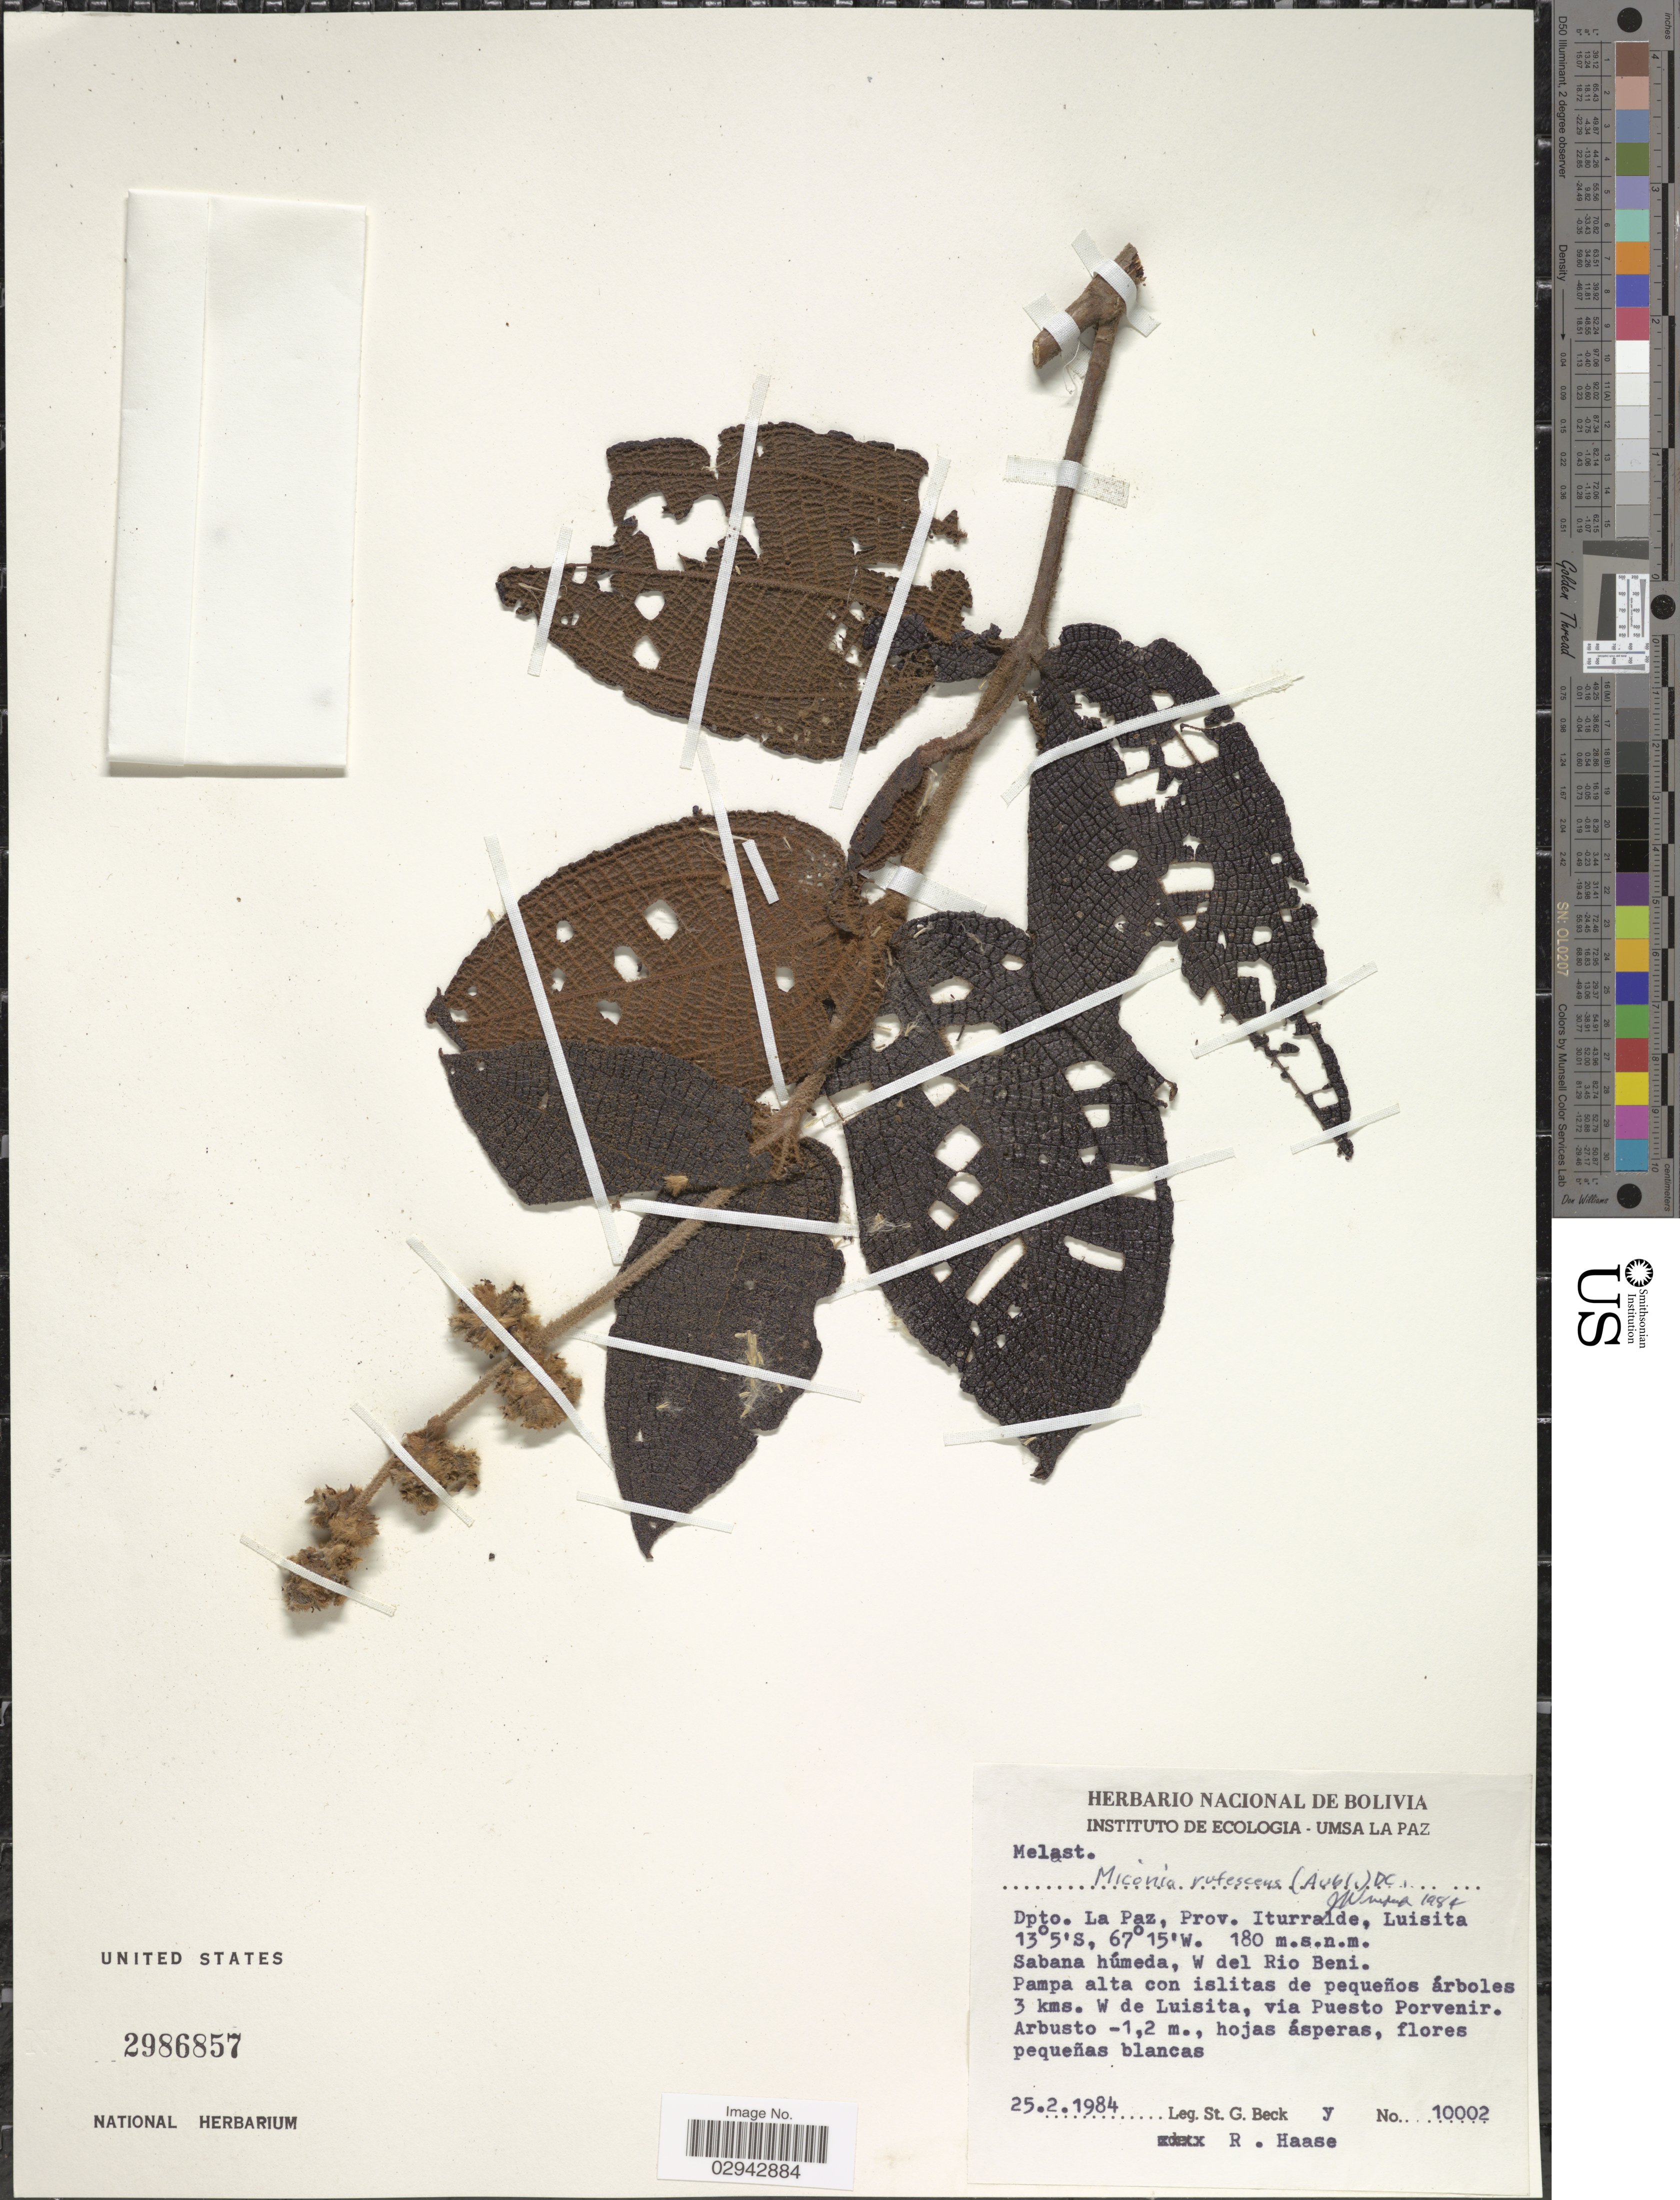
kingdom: Plantae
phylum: Tracheophyta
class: Magnoliopsida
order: Myrtales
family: Melastomataceae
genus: Miconia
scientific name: Miconia rufescens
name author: (Aubl.) DC.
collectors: S. G. Beck & R. Haase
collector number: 10002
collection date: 1984-02-25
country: Bolivia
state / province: La Paz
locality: Dpto. La Paz, Prov. Iturralde, Luisita. Sabana húmeda, W del Rio Beni.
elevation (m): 180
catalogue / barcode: US 2986857